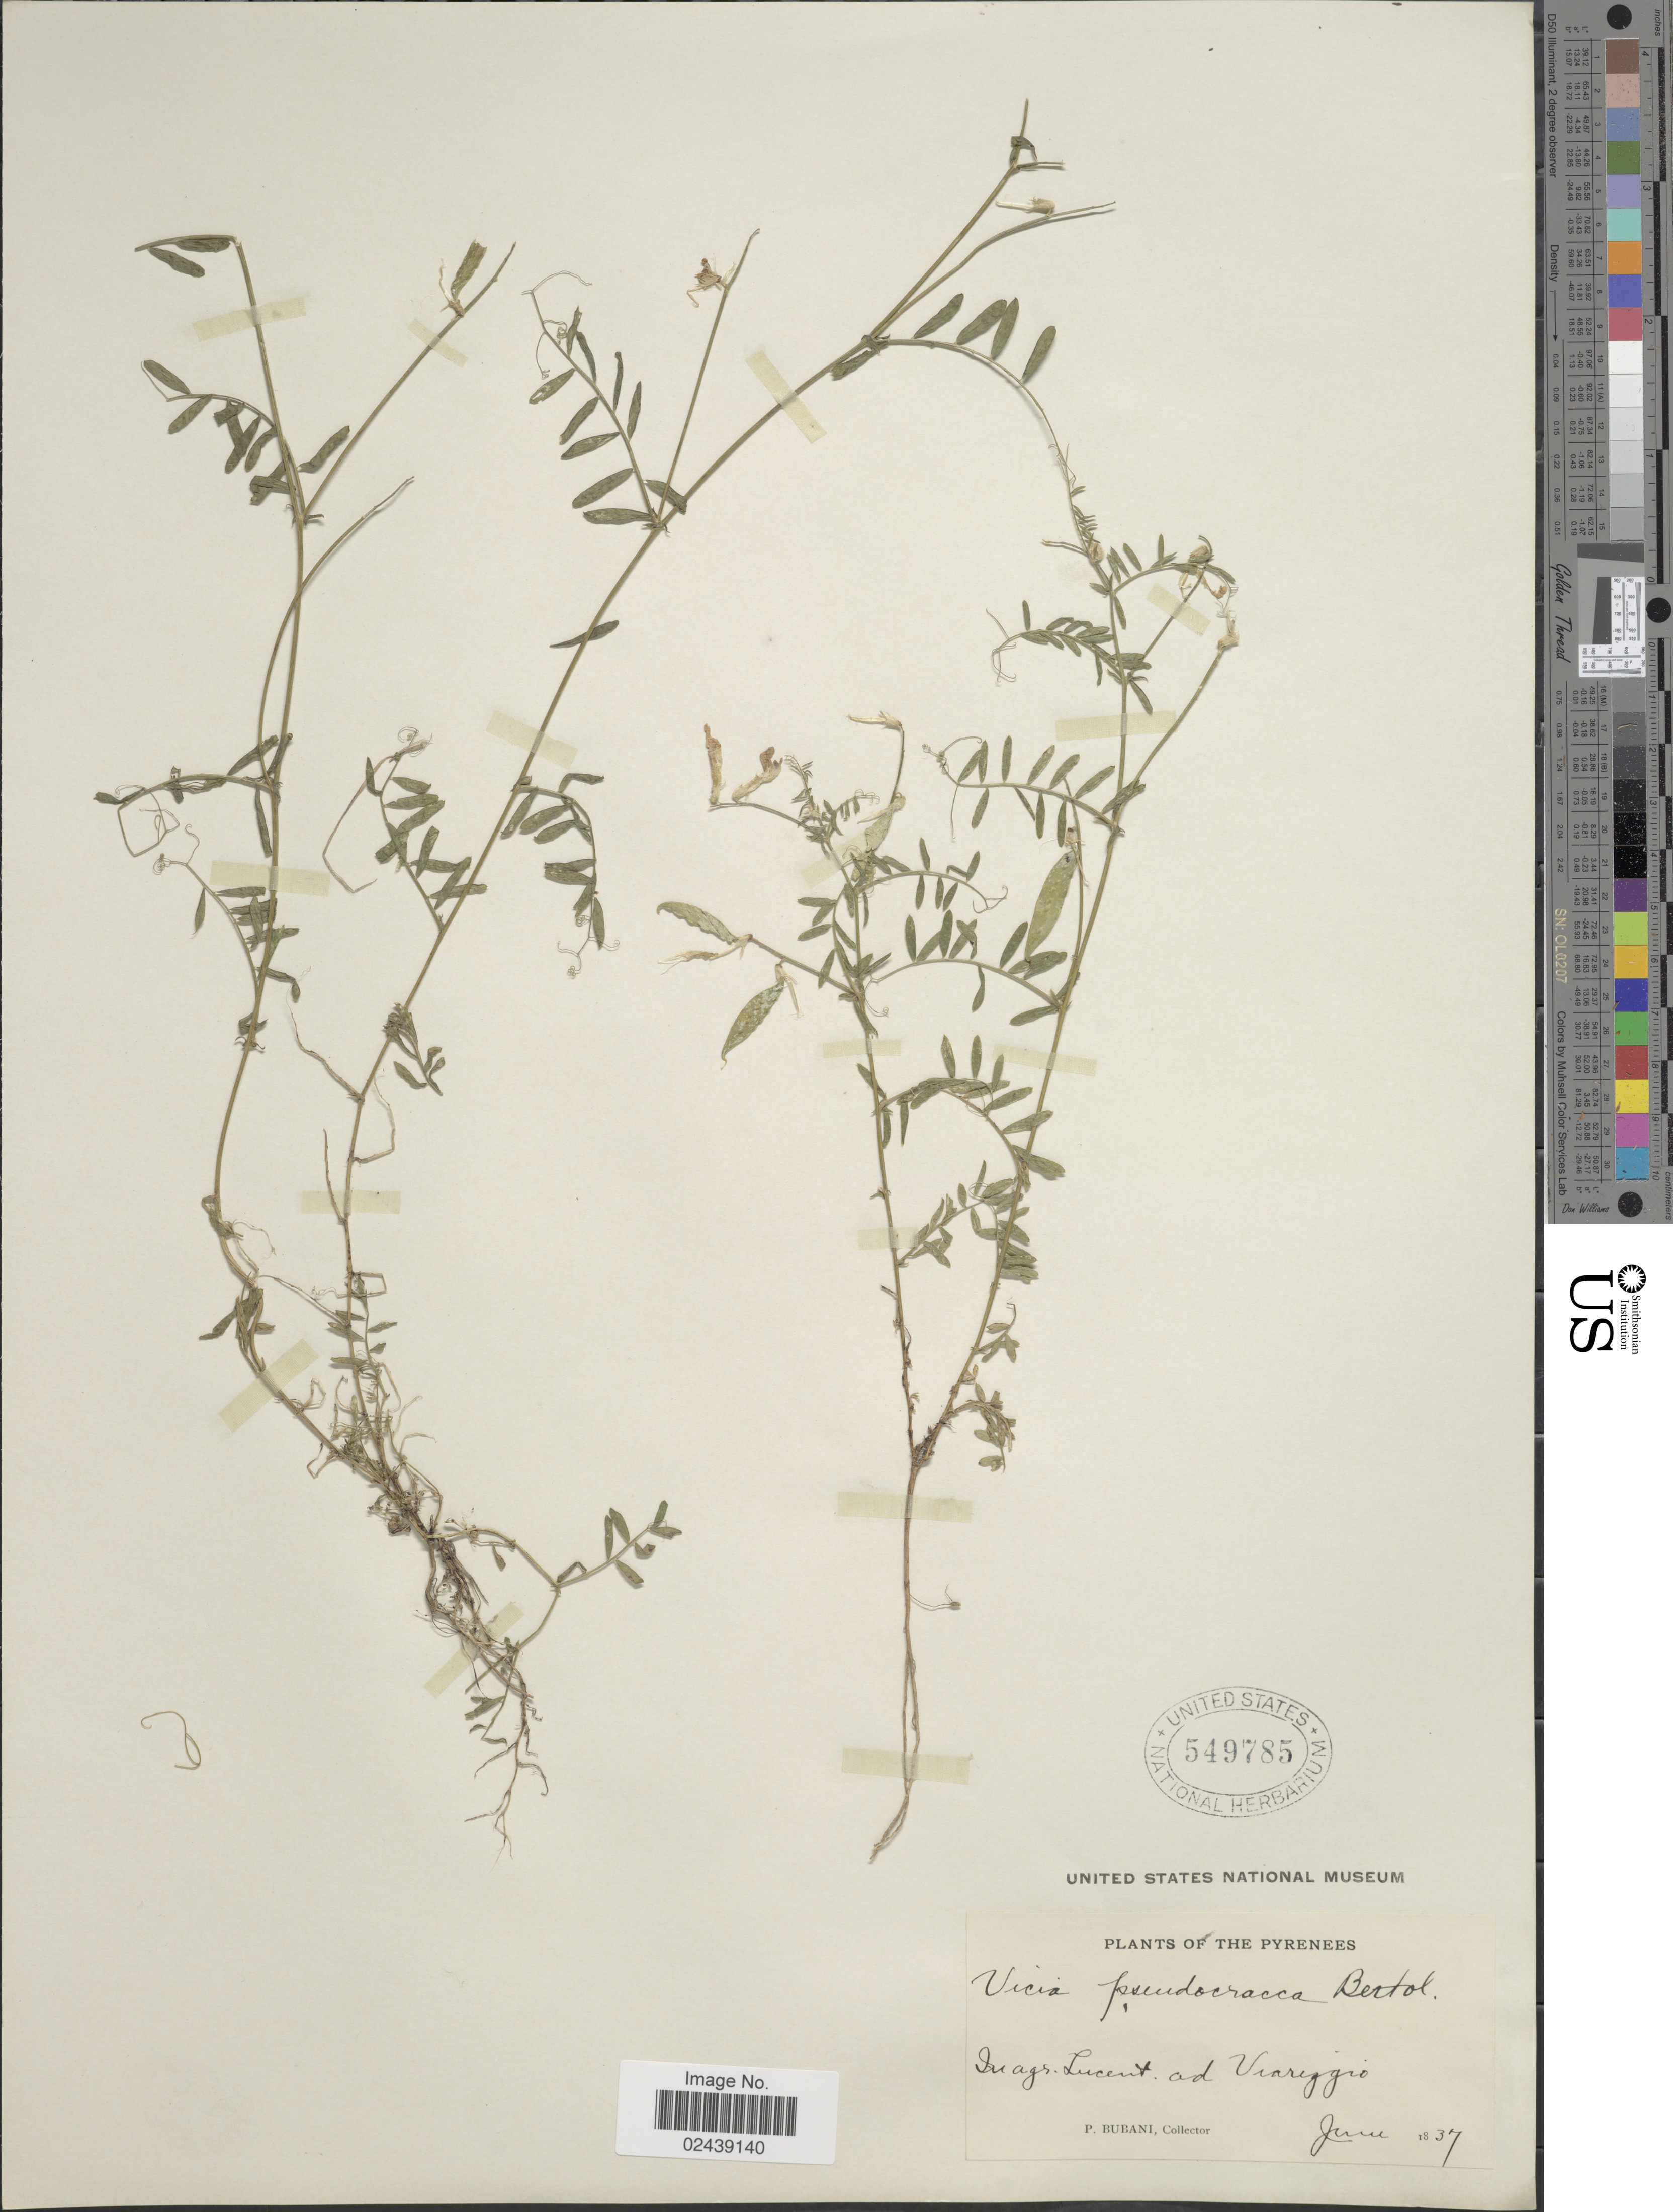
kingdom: Plantae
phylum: Tracheophyta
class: Magnoliopsida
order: Fabales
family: Fabaceae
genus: Vicia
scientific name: Vicia pseudocracca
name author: Bertol.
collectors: P. Bubani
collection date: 1837-06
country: Italy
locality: In agr. Lucent. ad Viareggio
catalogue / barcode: US 549785